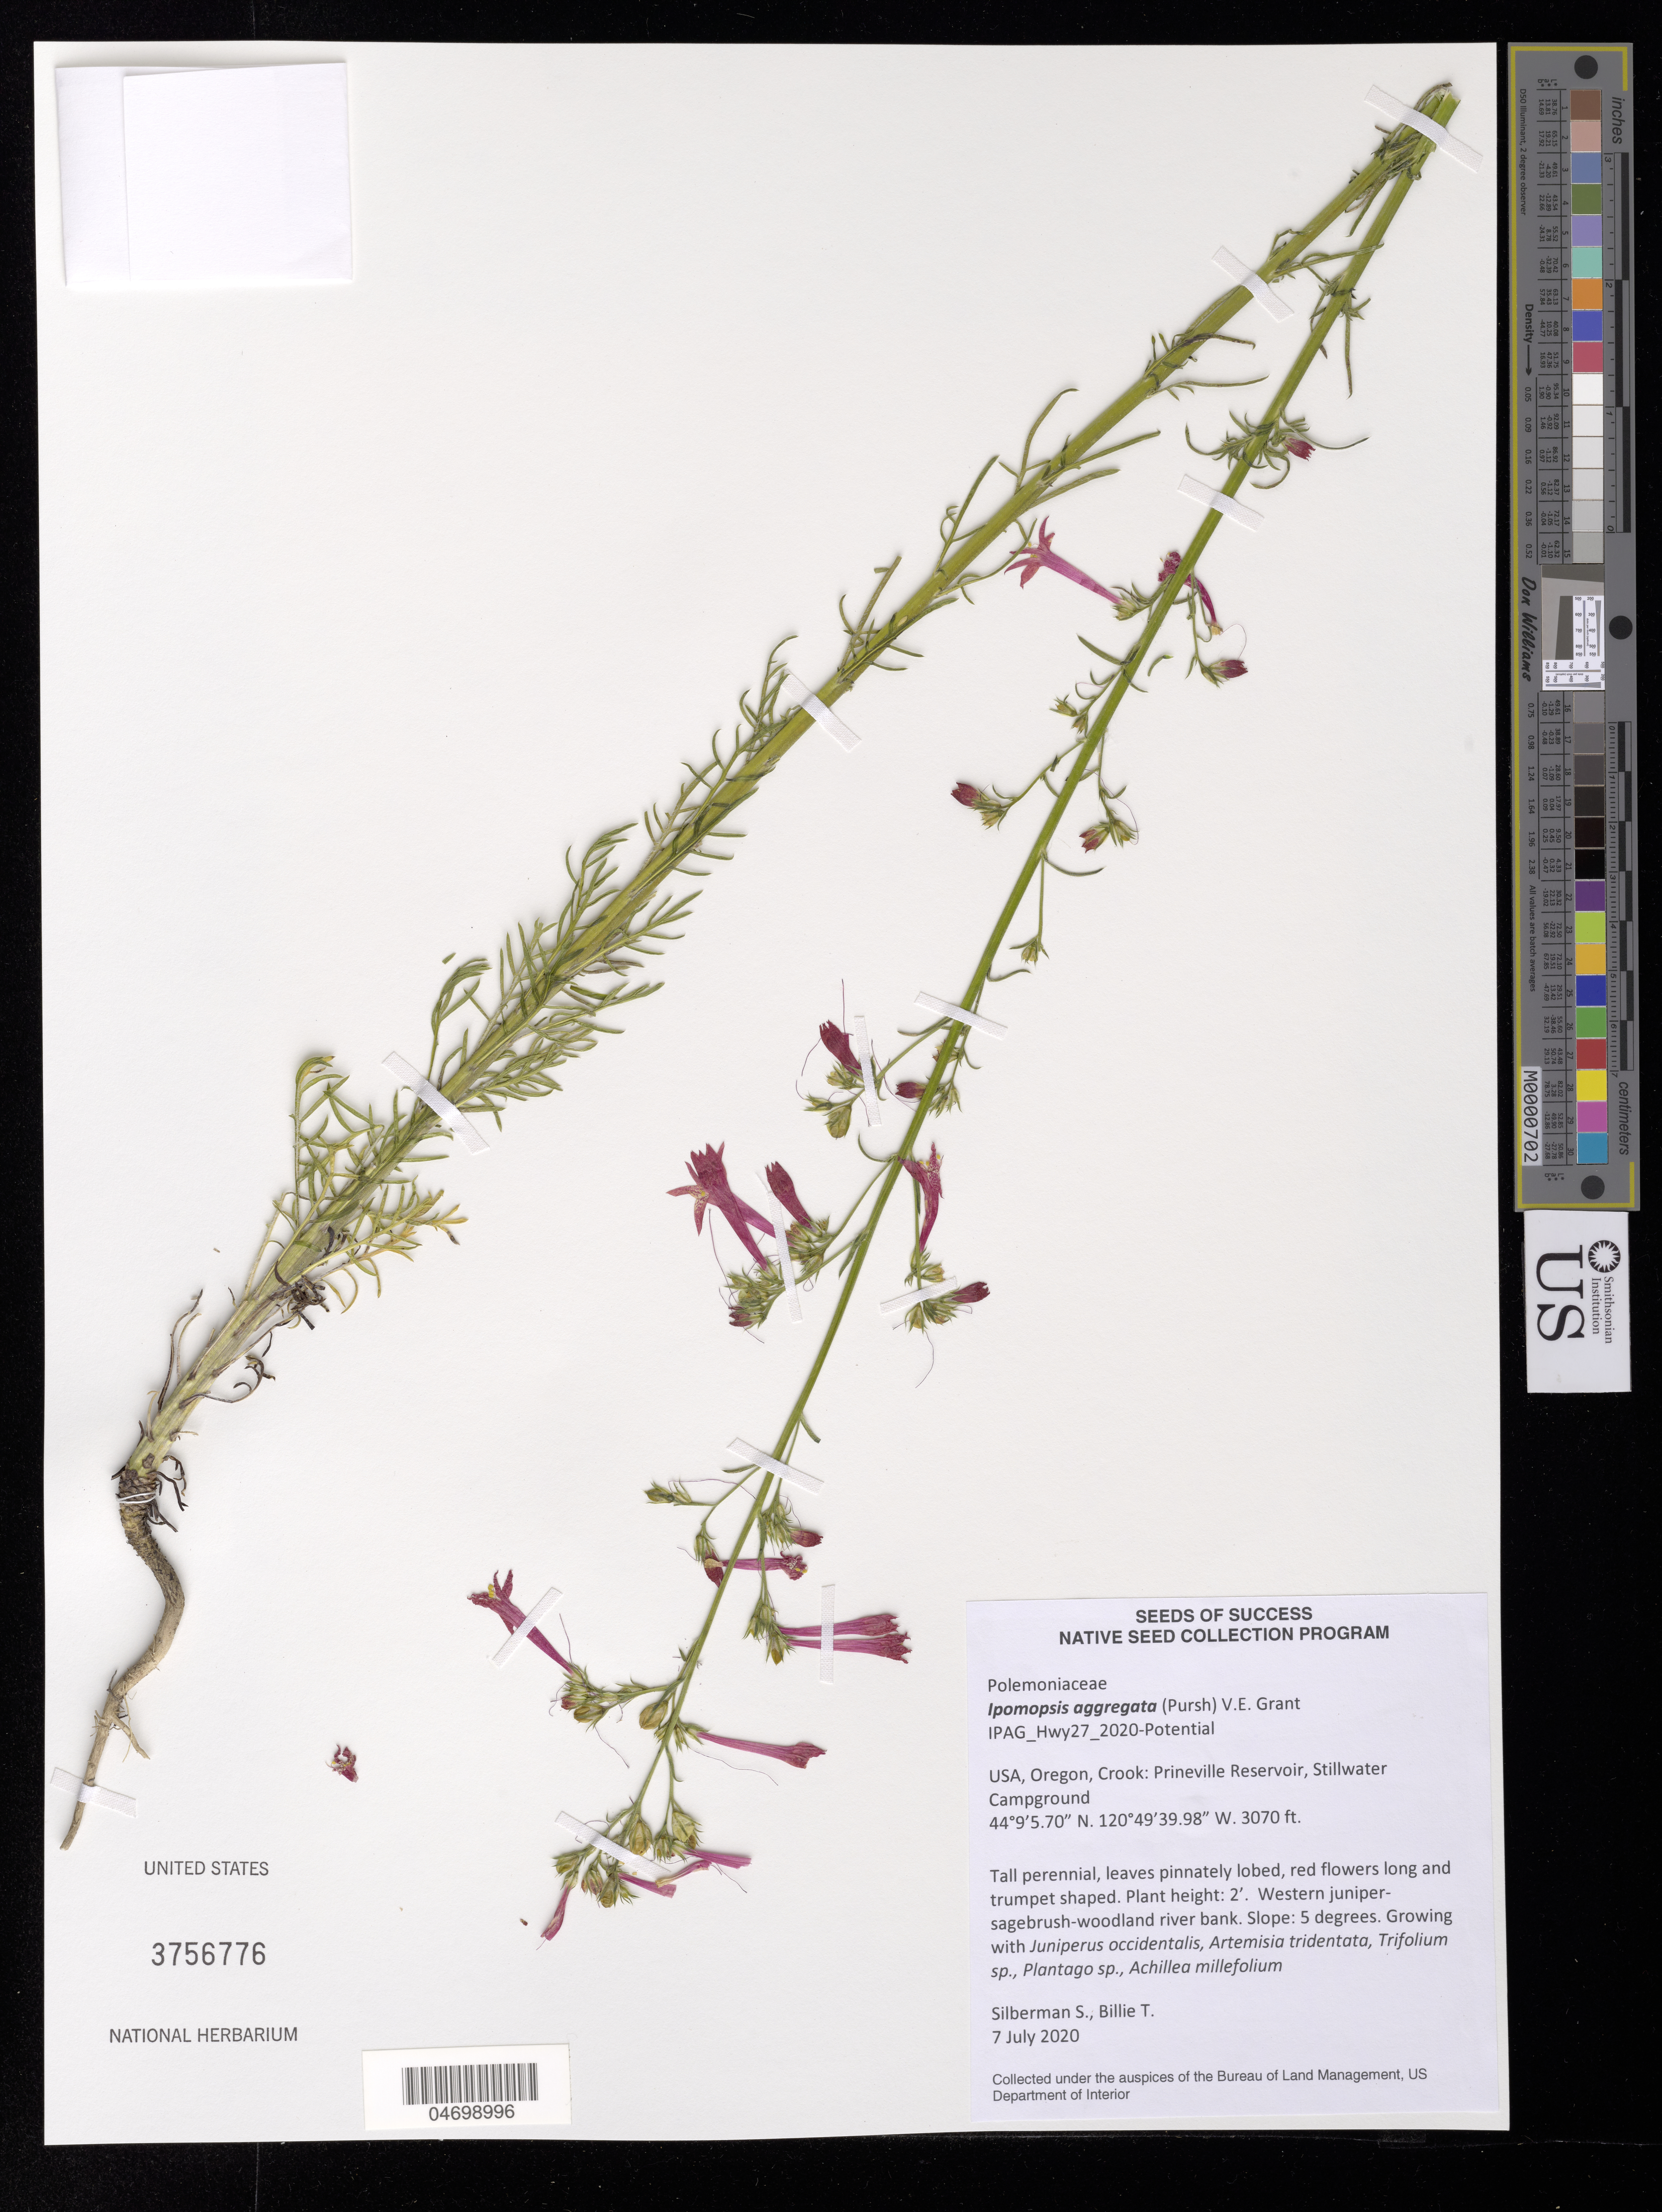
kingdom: Plantae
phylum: Tracheophyta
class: Magnoliopsida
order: Ericales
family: Polemoniaceae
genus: Ipomopsis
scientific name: Ipomopsis aggregata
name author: (Pursh) V.E. Grant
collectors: S. Silberman & T. Billie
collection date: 2020-07-07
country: United States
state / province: Oregon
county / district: Crook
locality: Prineville Reservoir, Stillwater Campground.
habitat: Western juniper-sagebrush-woodland river bank. With Artemisia tridentata, Trifolium sp., Plantago sp., etc.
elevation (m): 936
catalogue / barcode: US 3756776